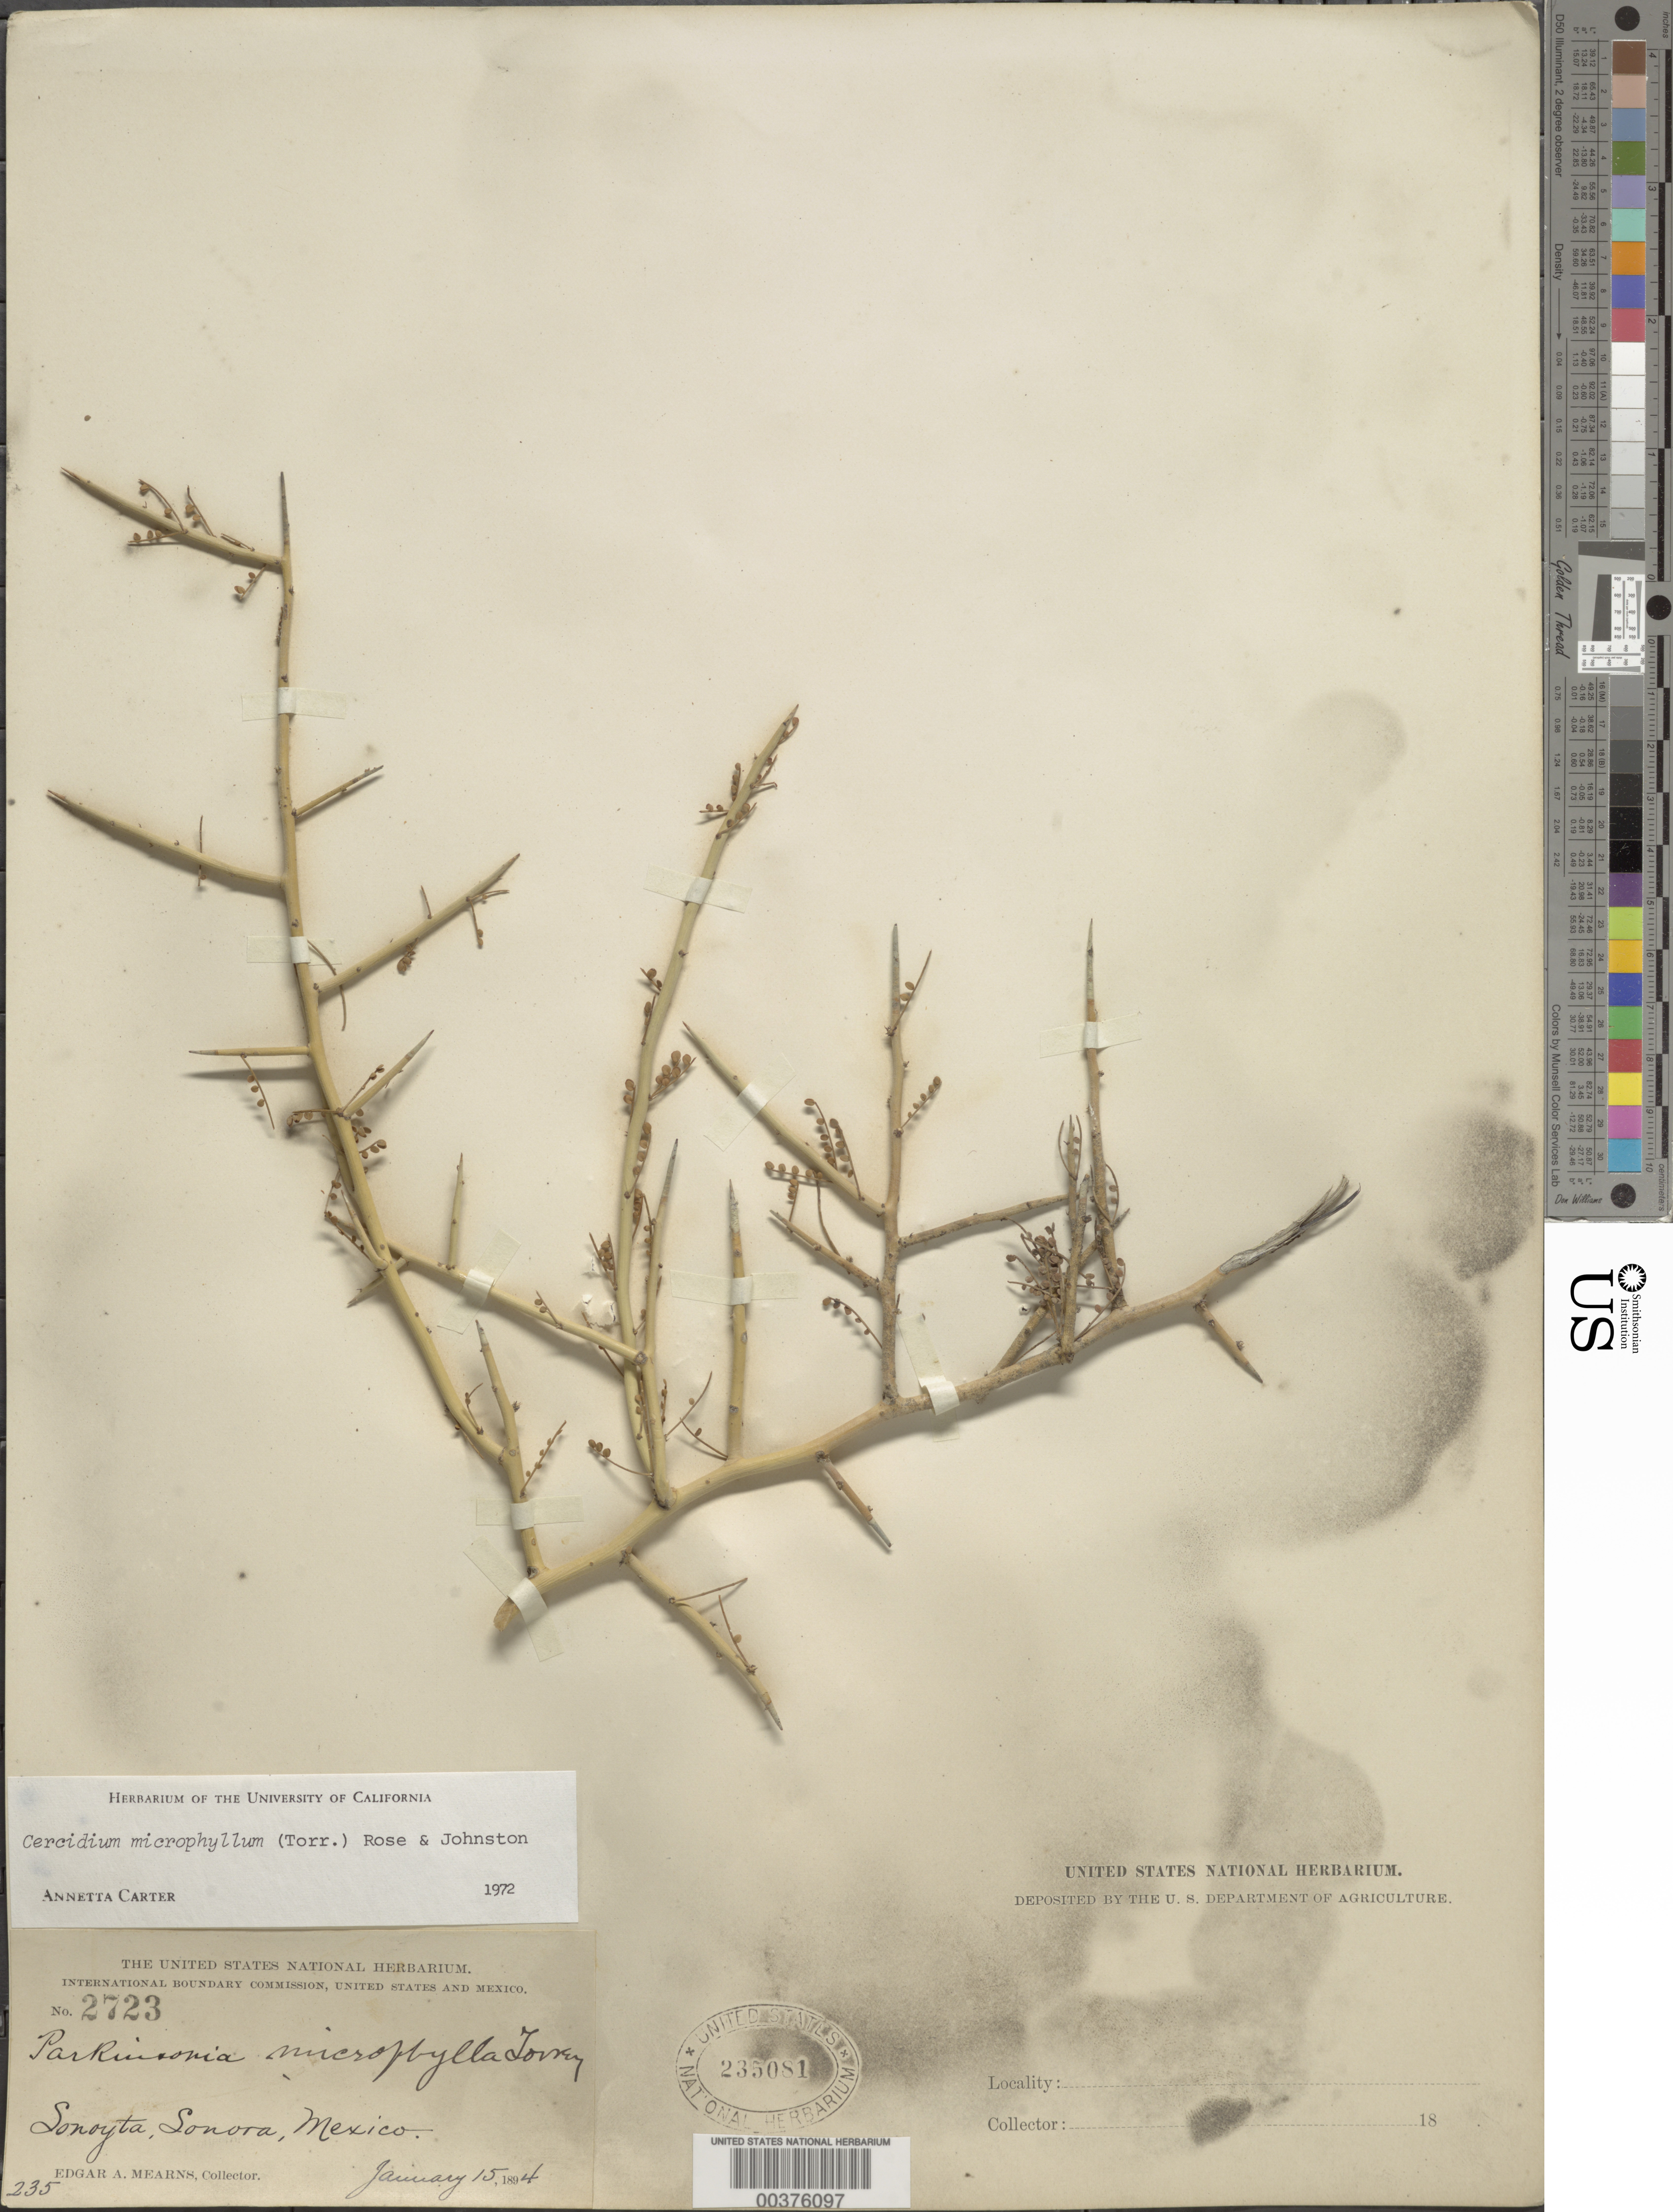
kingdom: Plantae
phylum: Tracheophyta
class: Magnoliopsida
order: Fabales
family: Fabaceae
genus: Parkinsonia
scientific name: Parkinsonia microphylla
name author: Torr.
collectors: E. A. Mearns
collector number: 2723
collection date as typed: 15 Jan 1894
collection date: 1894-01-15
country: Mexico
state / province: Sonora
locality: Sonoyta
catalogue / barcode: US 235081